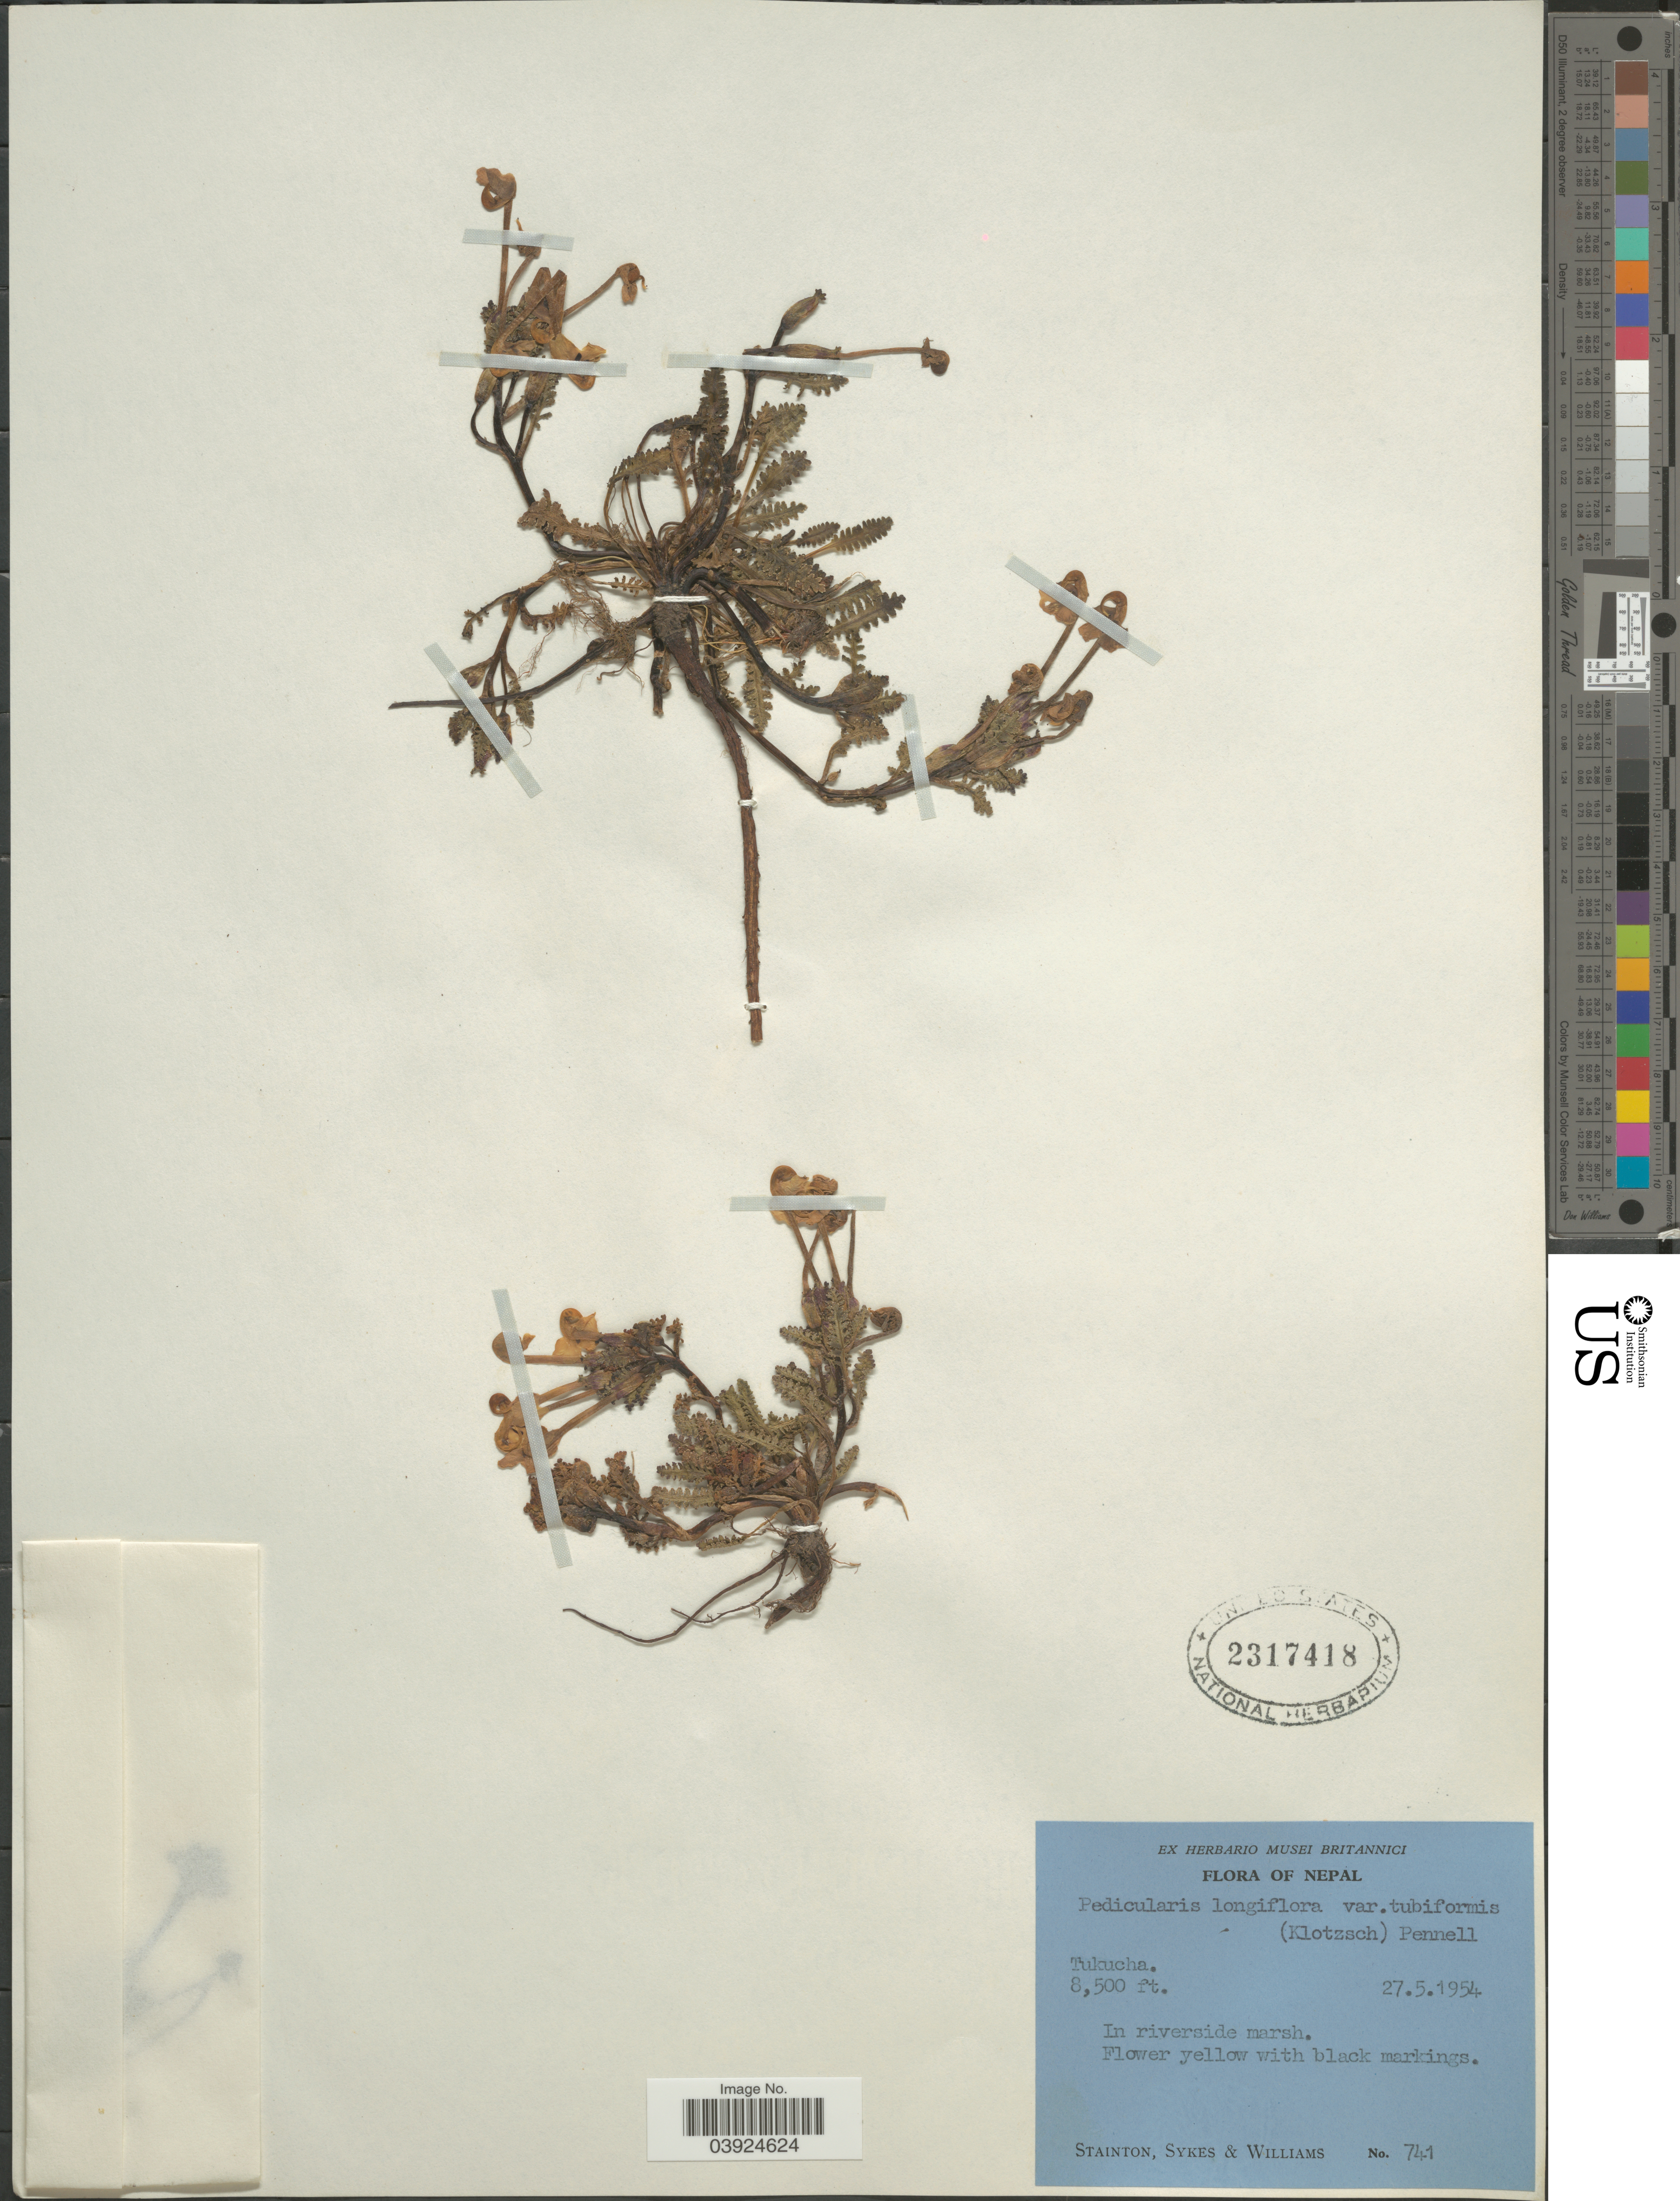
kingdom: Plantae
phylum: Tracheophyta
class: Magnoliopsida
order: Lamiales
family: Orobanchaceae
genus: Pedicularis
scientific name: Pedicularis longiflora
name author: Rudolph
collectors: -. Stainton, Sykes, -- & -- Williams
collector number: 741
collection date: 1954-05-27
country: Nepal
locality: Tukucha.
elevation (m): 2591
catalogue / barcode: US 2317418